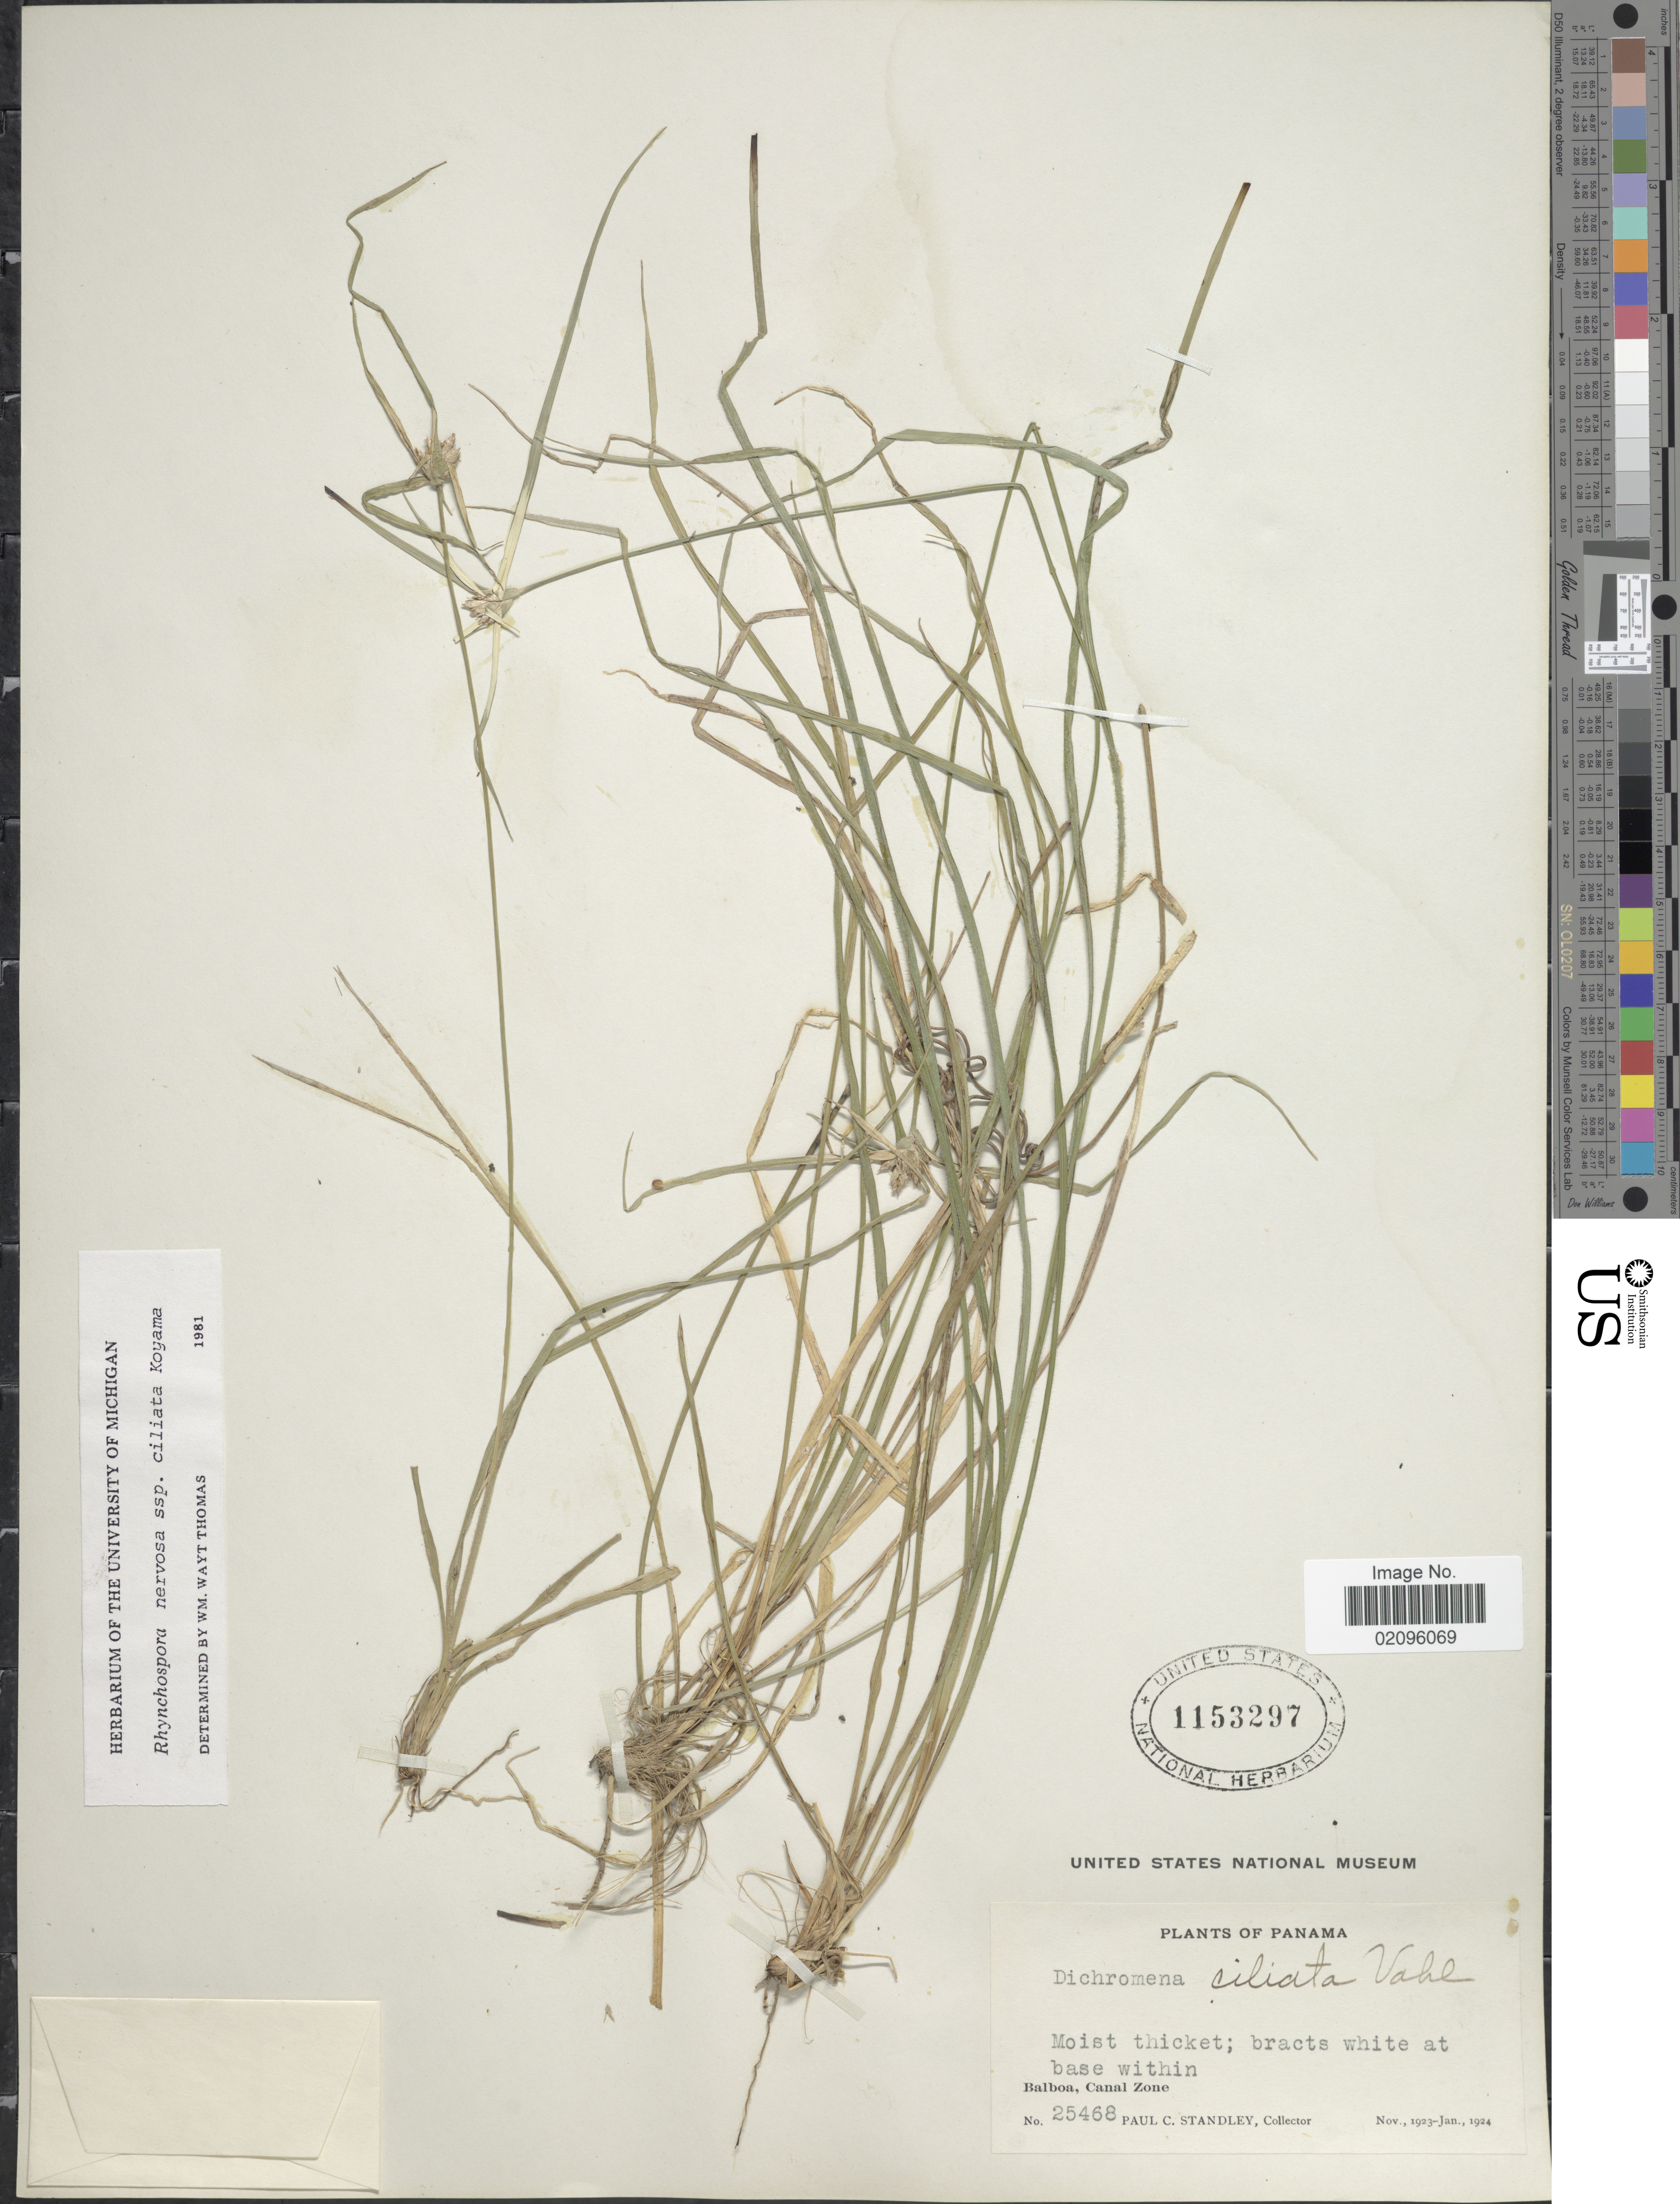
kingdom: Plantae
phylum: Tracheophyta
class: Liliopsida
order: Poales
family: Cyperaceae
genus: Rhynchospora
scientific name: Rhynchospora nervosa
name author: (Vahl) Boeckeler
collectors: P. C. Standley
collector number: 25468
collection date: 1923-11/1924-01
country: Panama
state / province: Colón / Panamá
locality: Balboa, Canal Zone.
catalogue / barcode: US 1153297